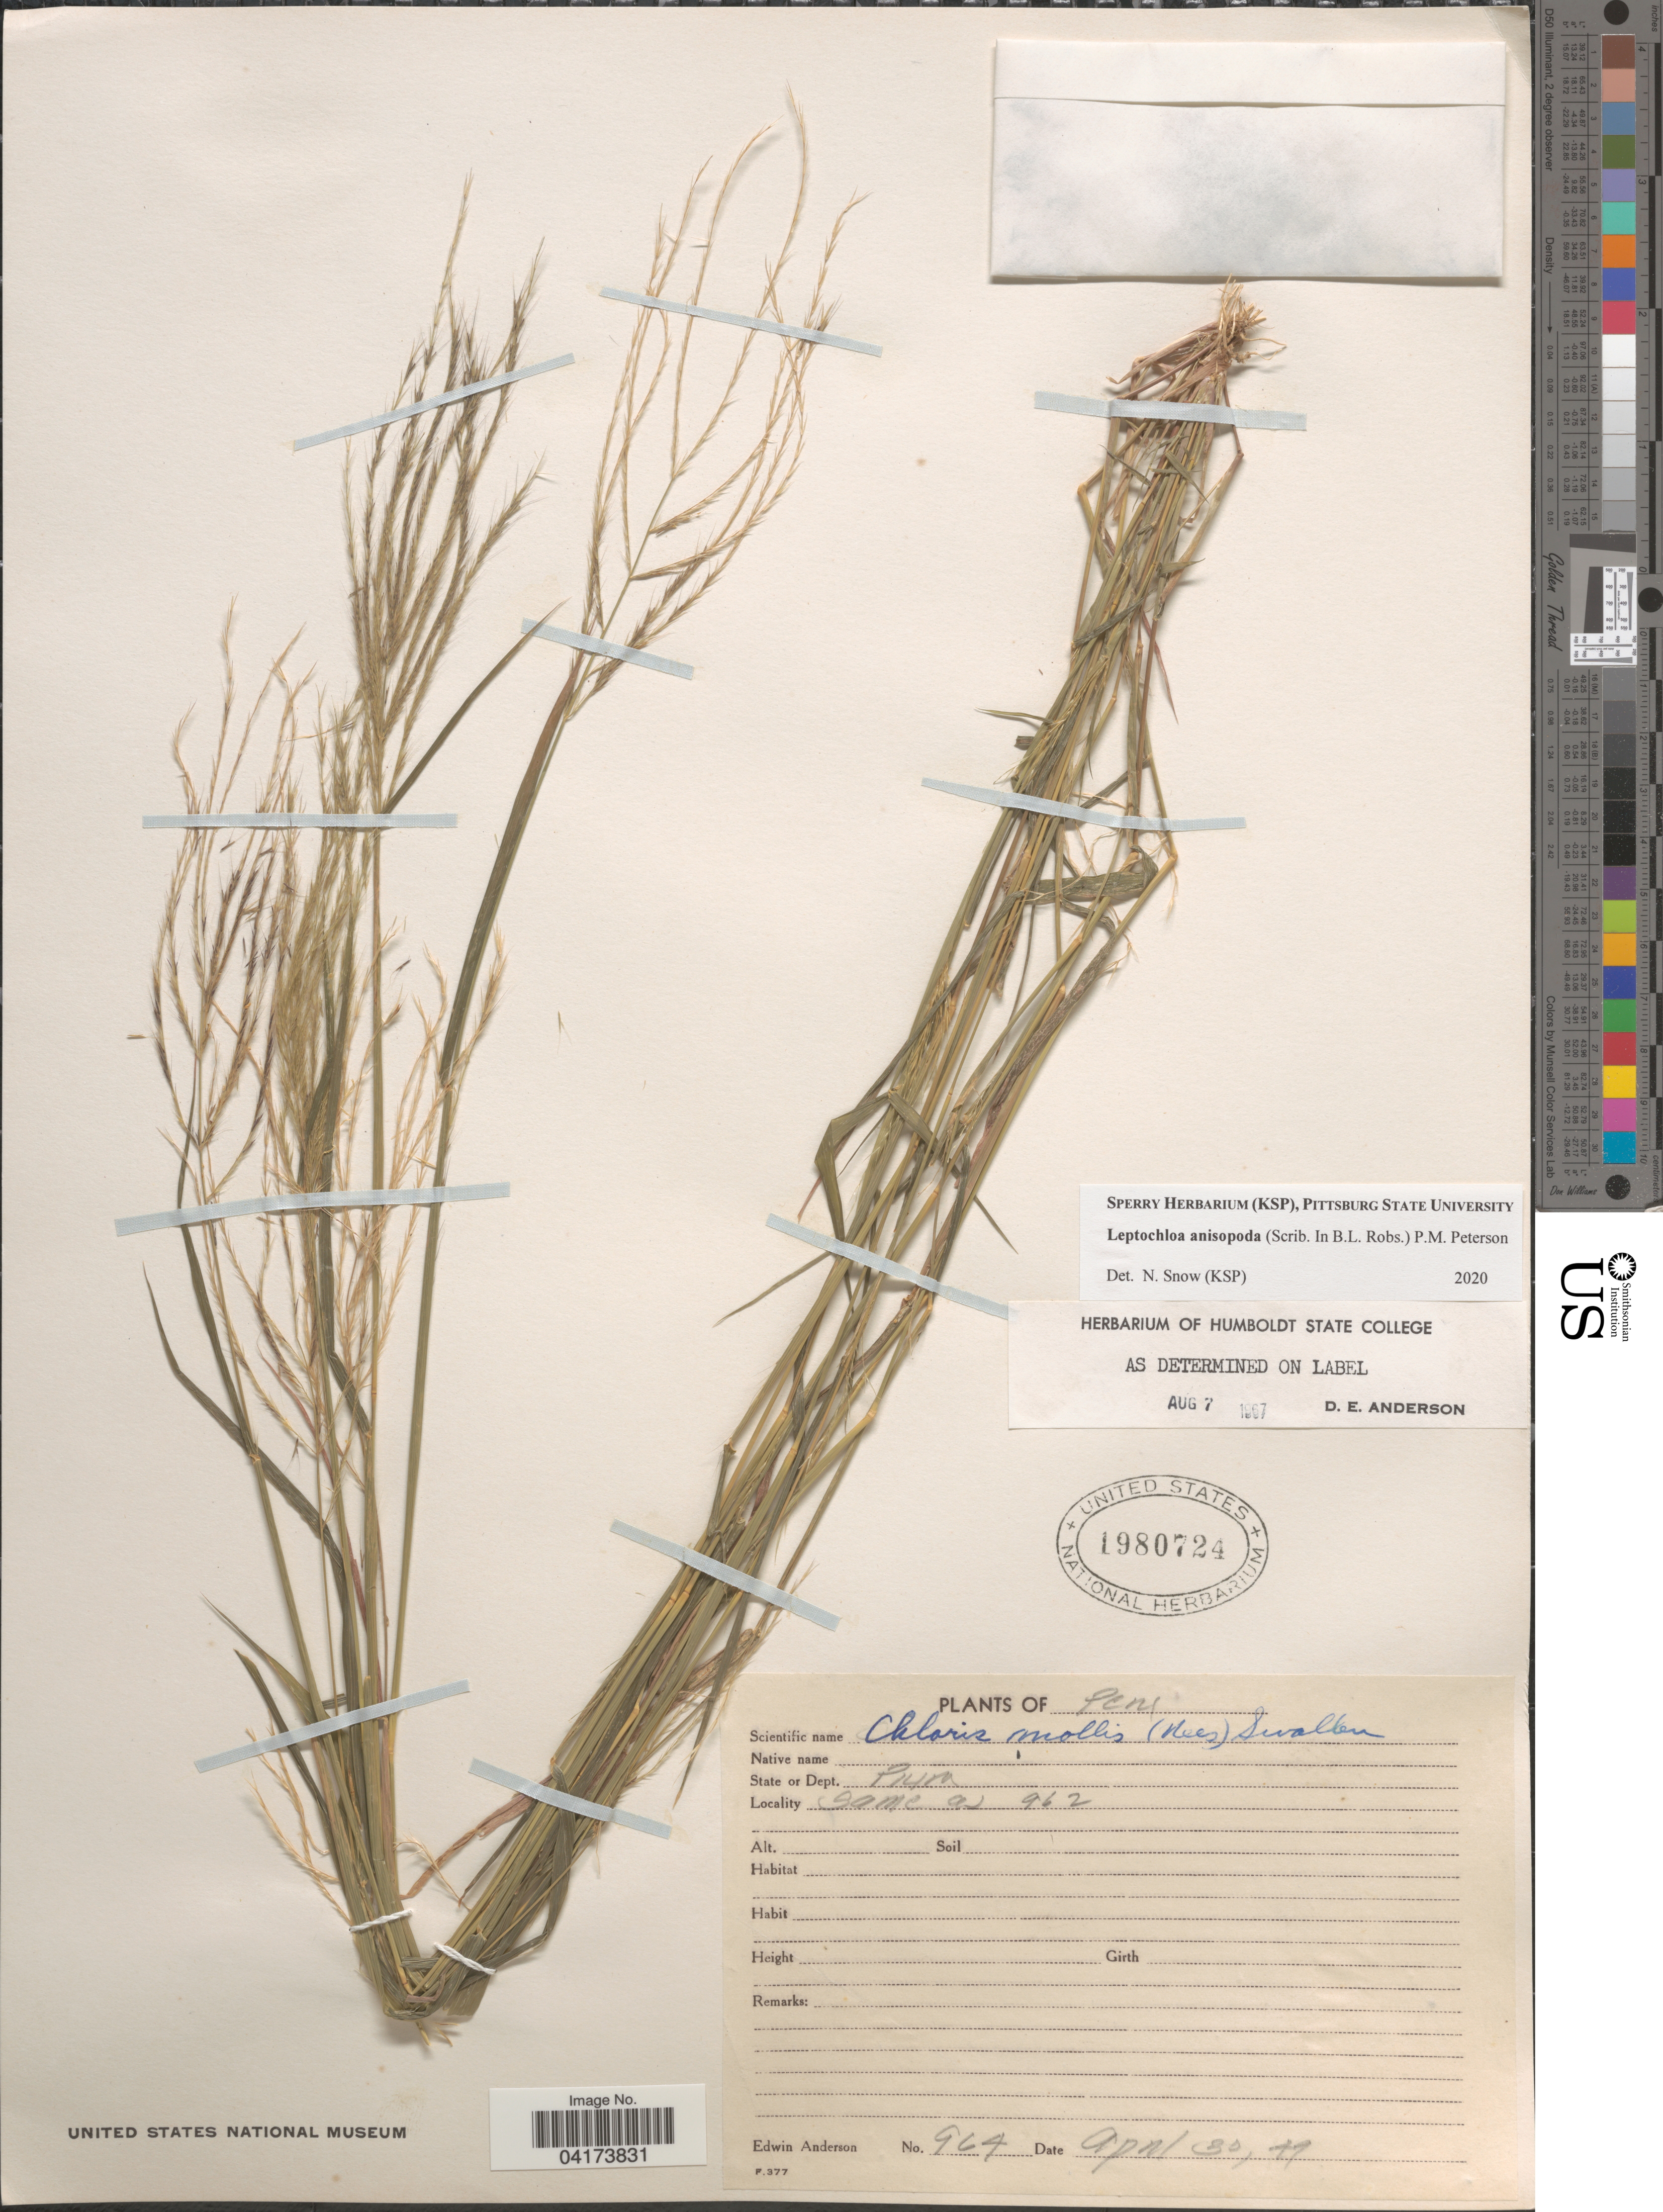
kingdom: Plantae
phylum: Tracheophyta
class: Liliopsida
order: Poales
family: Poaceae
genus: Leptochloa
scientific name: Leptochloa anisopoda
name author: (B.L. Rob. ex Scribn.) P.M. Peterson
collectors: E. Anderson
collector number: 964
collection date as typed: Transcribed d/m/y: 30/4/49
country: Peru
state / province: Piura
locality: State or Dept. Piura.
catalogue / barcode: US 1980724